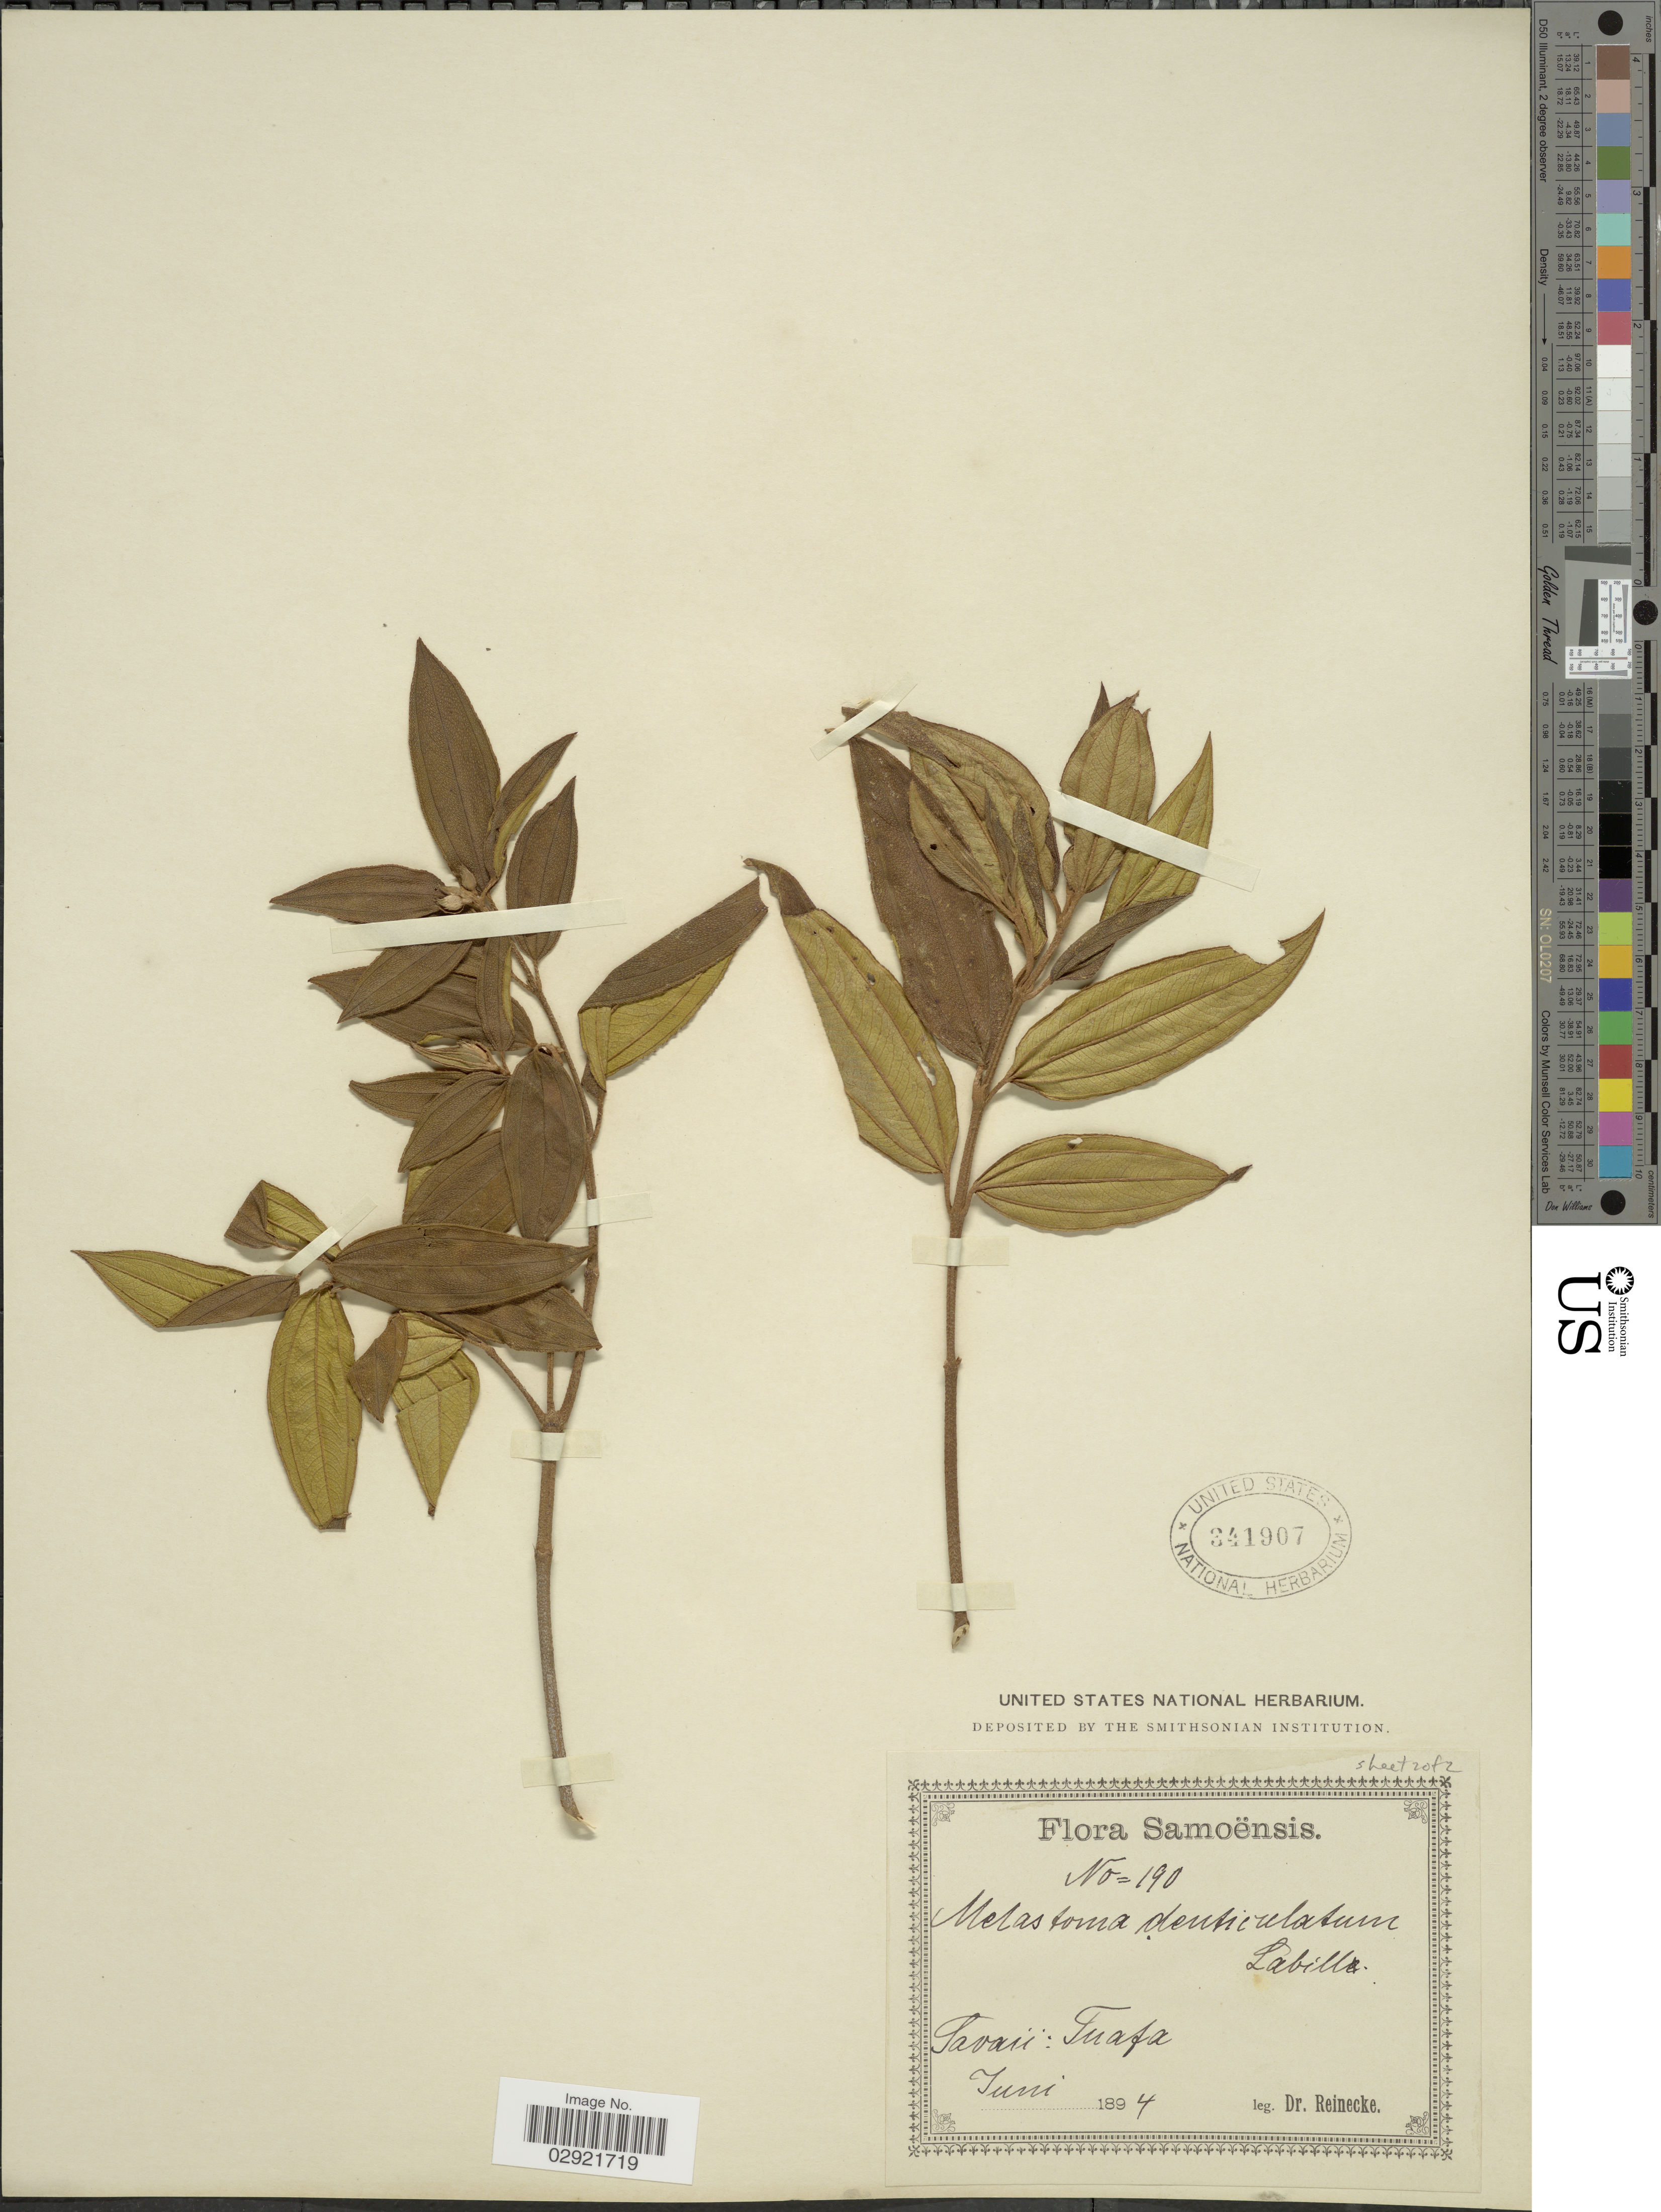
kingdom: Plantae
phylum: Tracheophyta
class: Magnoliopsida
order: Myrtales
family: Melastomataceae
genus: Melastoma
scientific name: Melastoma malabathricum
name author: L.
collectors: -- Reinecke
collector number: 190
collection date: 1894-06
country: Samoa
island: Savai'i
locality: Samoënsis. Savaii: Tuafa.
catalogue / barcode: US 341907